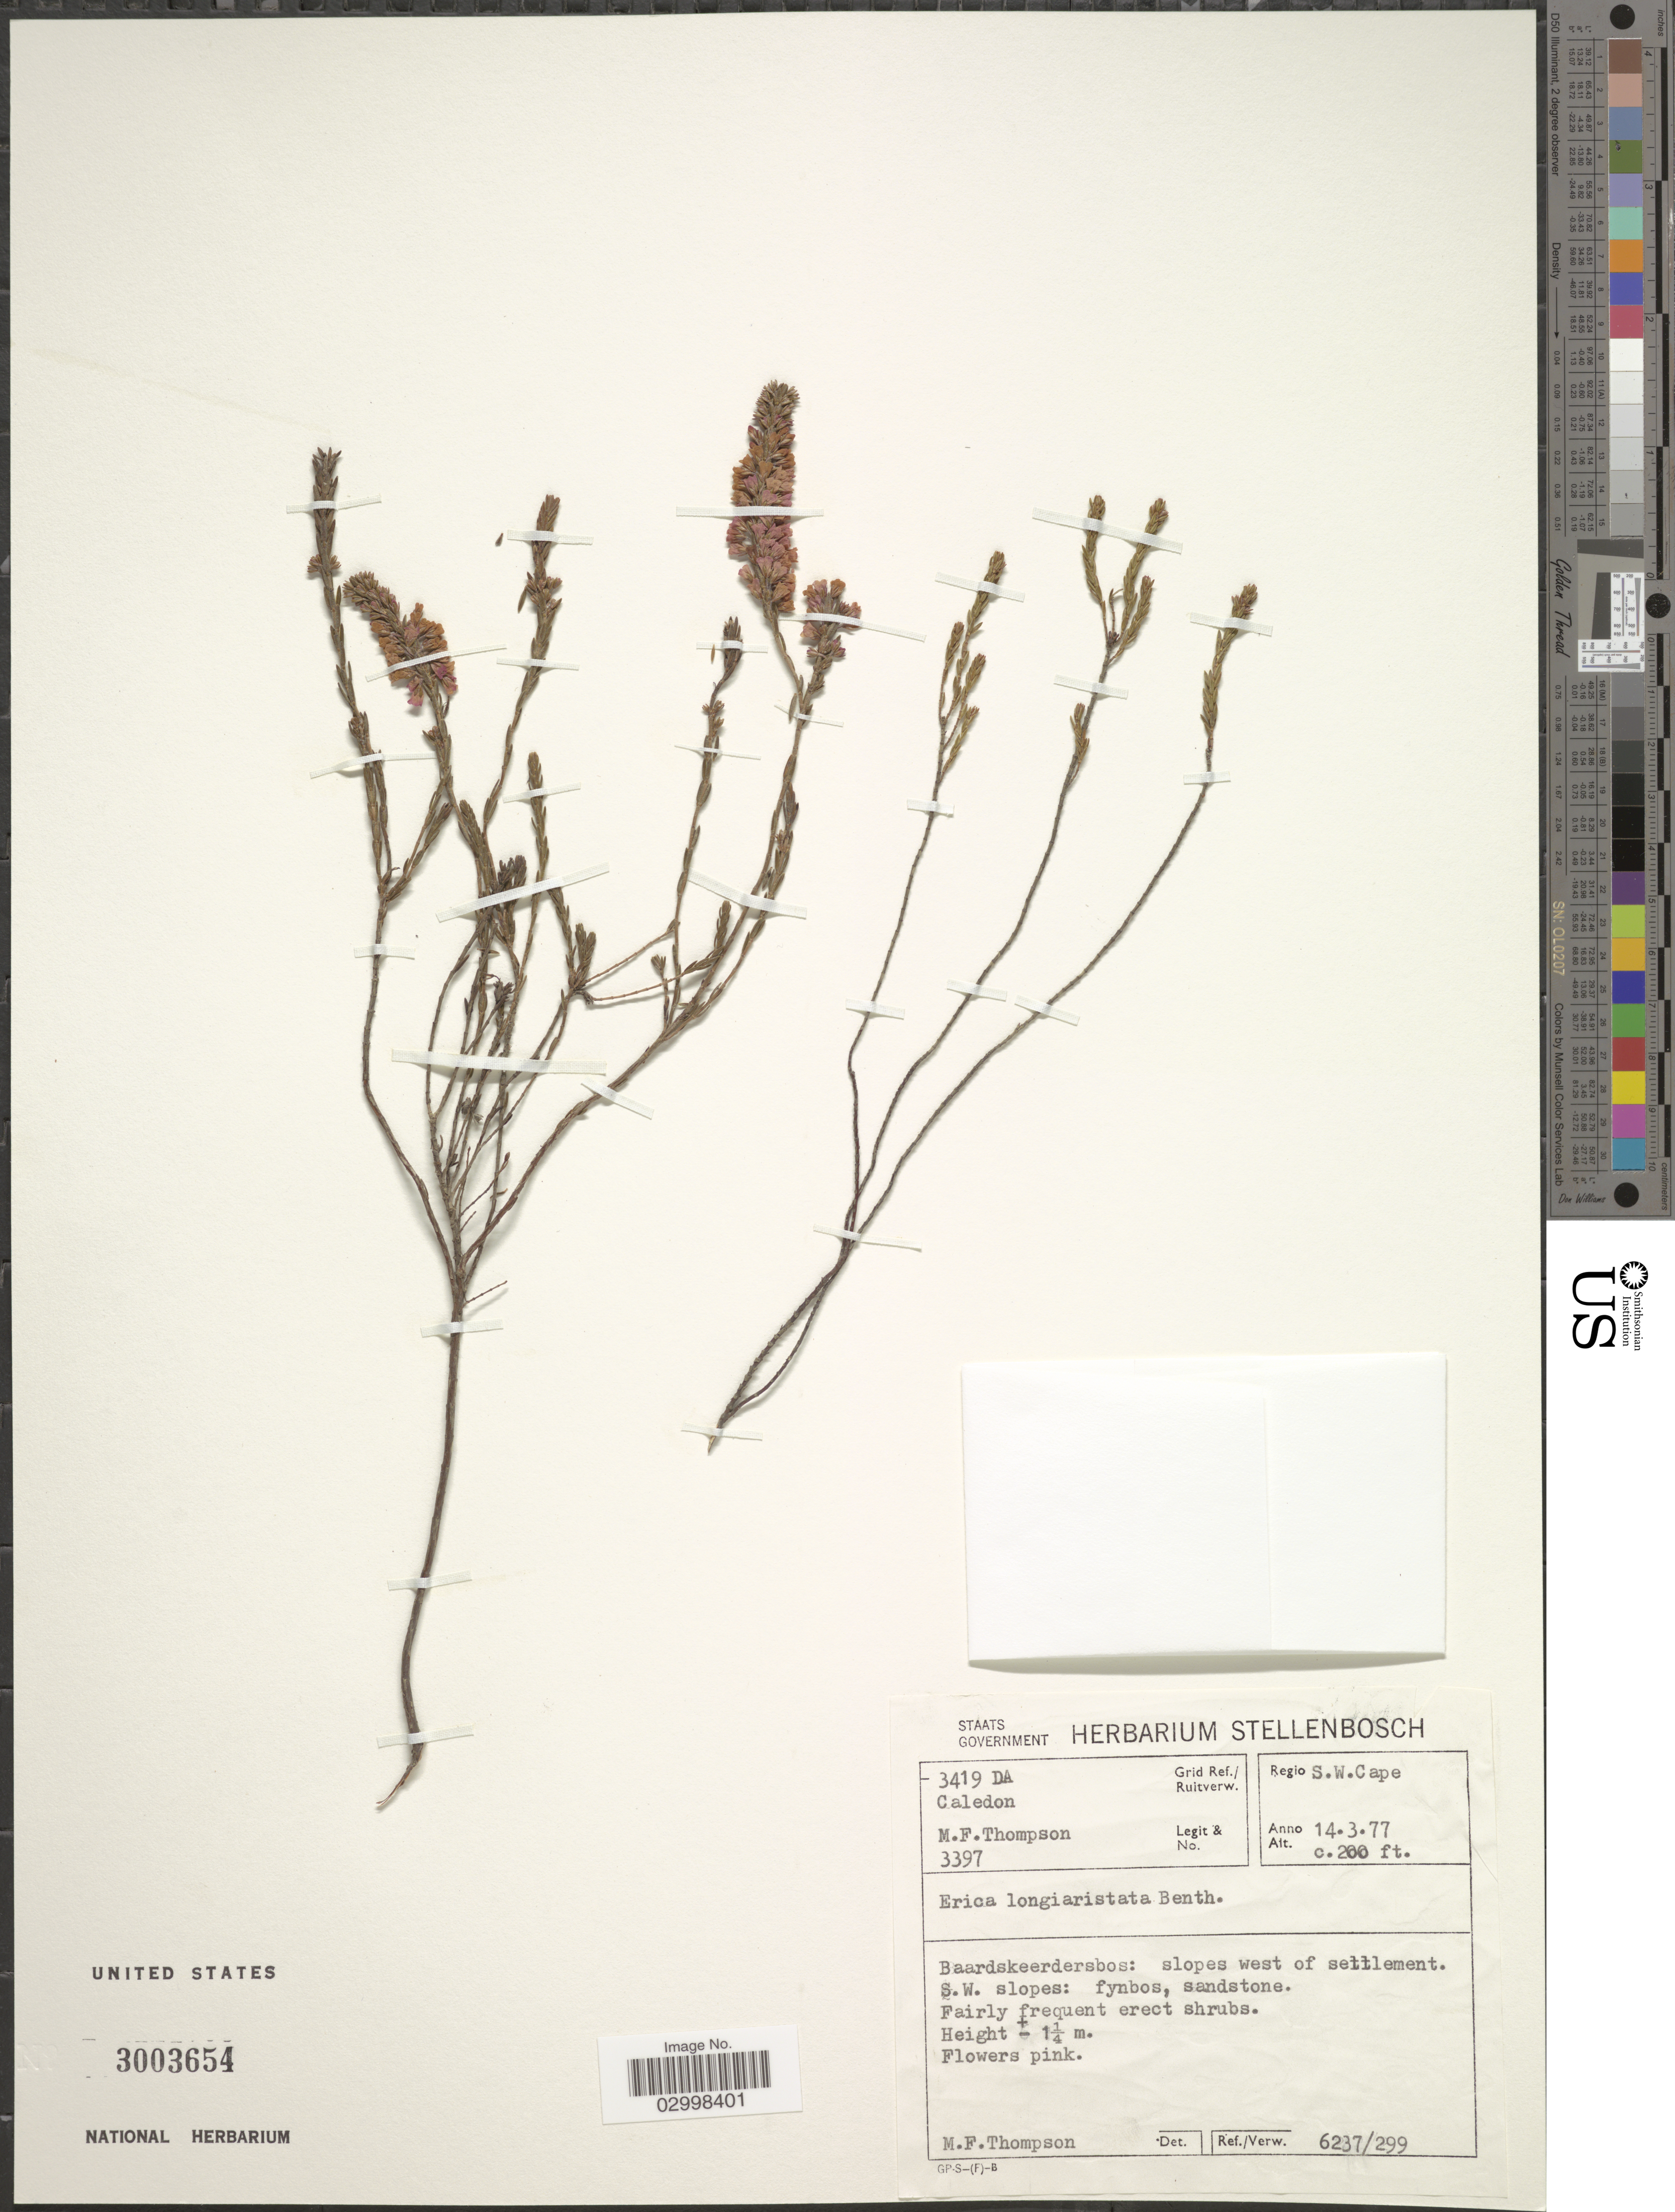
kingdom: Plantae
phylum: Tracheophyta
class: Magnoliopsida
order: Ericales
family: Ericaceae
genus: Erica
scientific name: Erica longiaristata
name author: Benth.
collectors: M. F. Thompson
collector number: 3397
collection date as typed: Transcribed d/m/y: 14/3/77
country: South Africa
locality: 3419 DA Grid Ref./ Ruiterverw. Caledon Regio S.W. Cape. Baardskeerdersbos: slopes west of setttlement S.W> slopes.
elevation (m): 61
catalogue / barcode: US 3003654